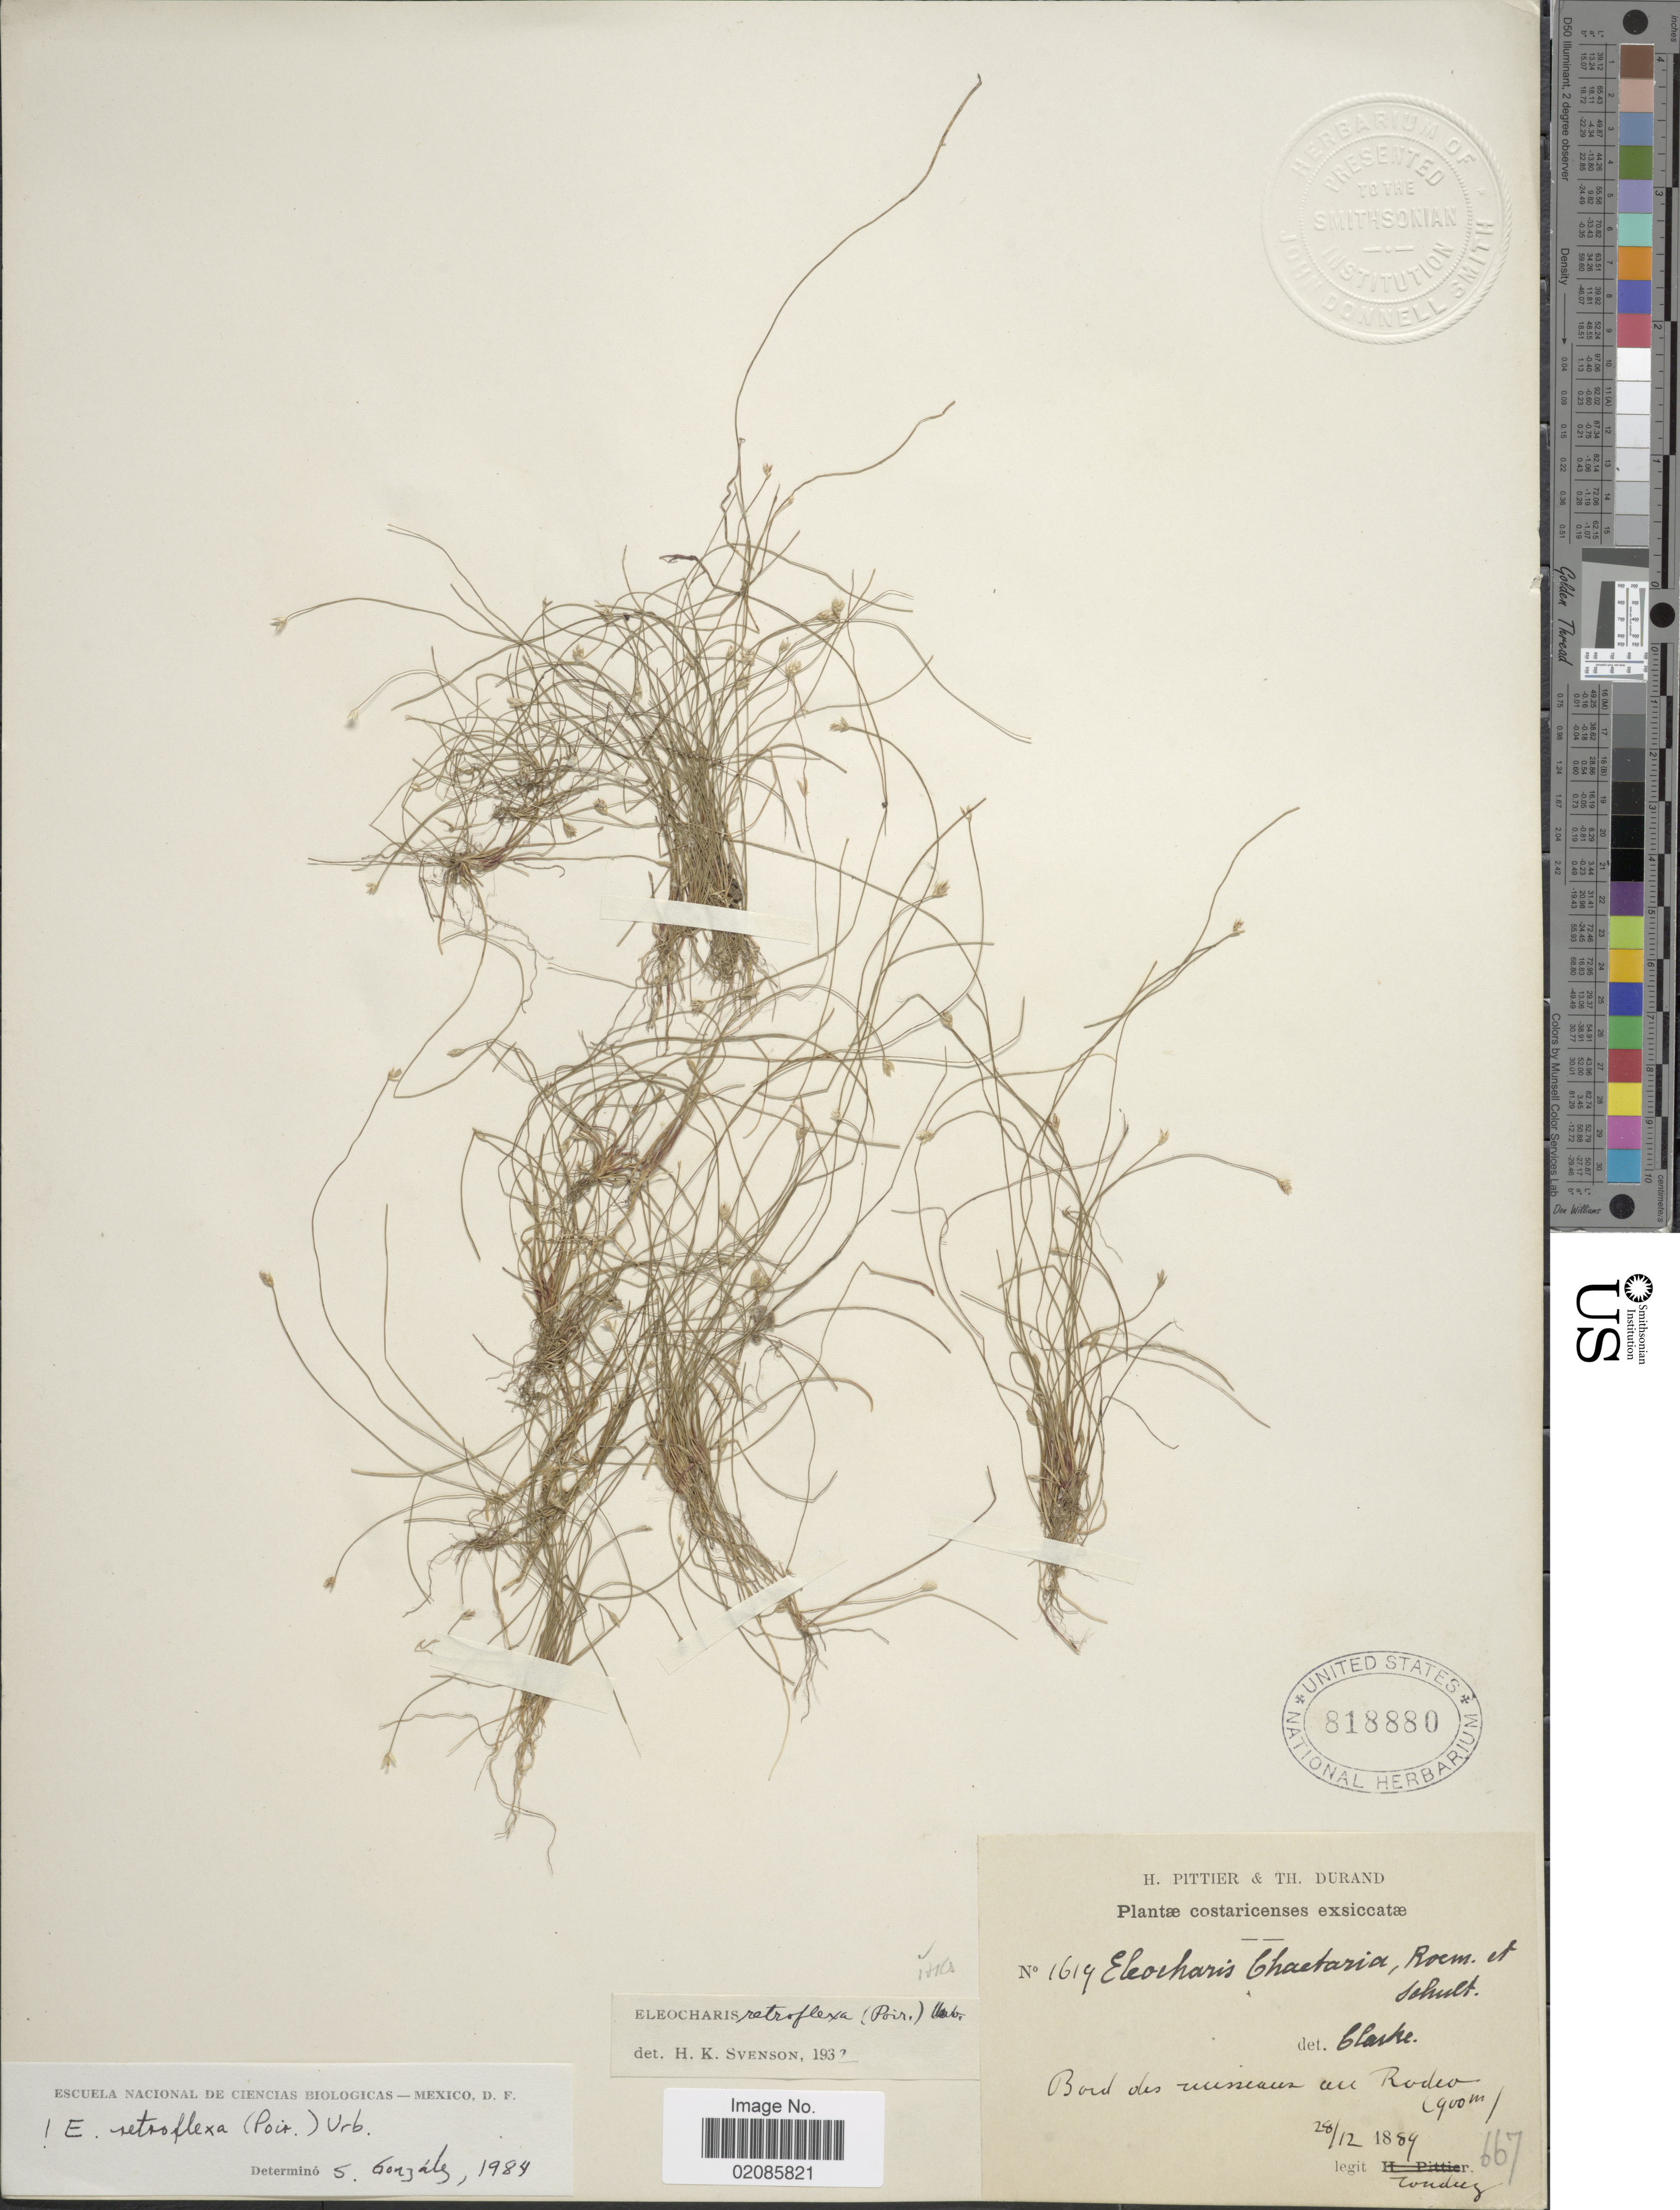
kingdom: Plantae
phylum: Tracheophyta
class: Liliopsida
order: Poales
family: Cyperaceae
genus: Eleocharis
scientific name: Eleocharis retroflexa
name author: (Poir.) Urb.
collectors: A. Tonduz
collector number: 1619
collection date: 1889-12-28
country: Costa Rica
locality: Bord des ruisseaus au Rodeo.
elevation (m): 900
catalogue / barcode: US 818880